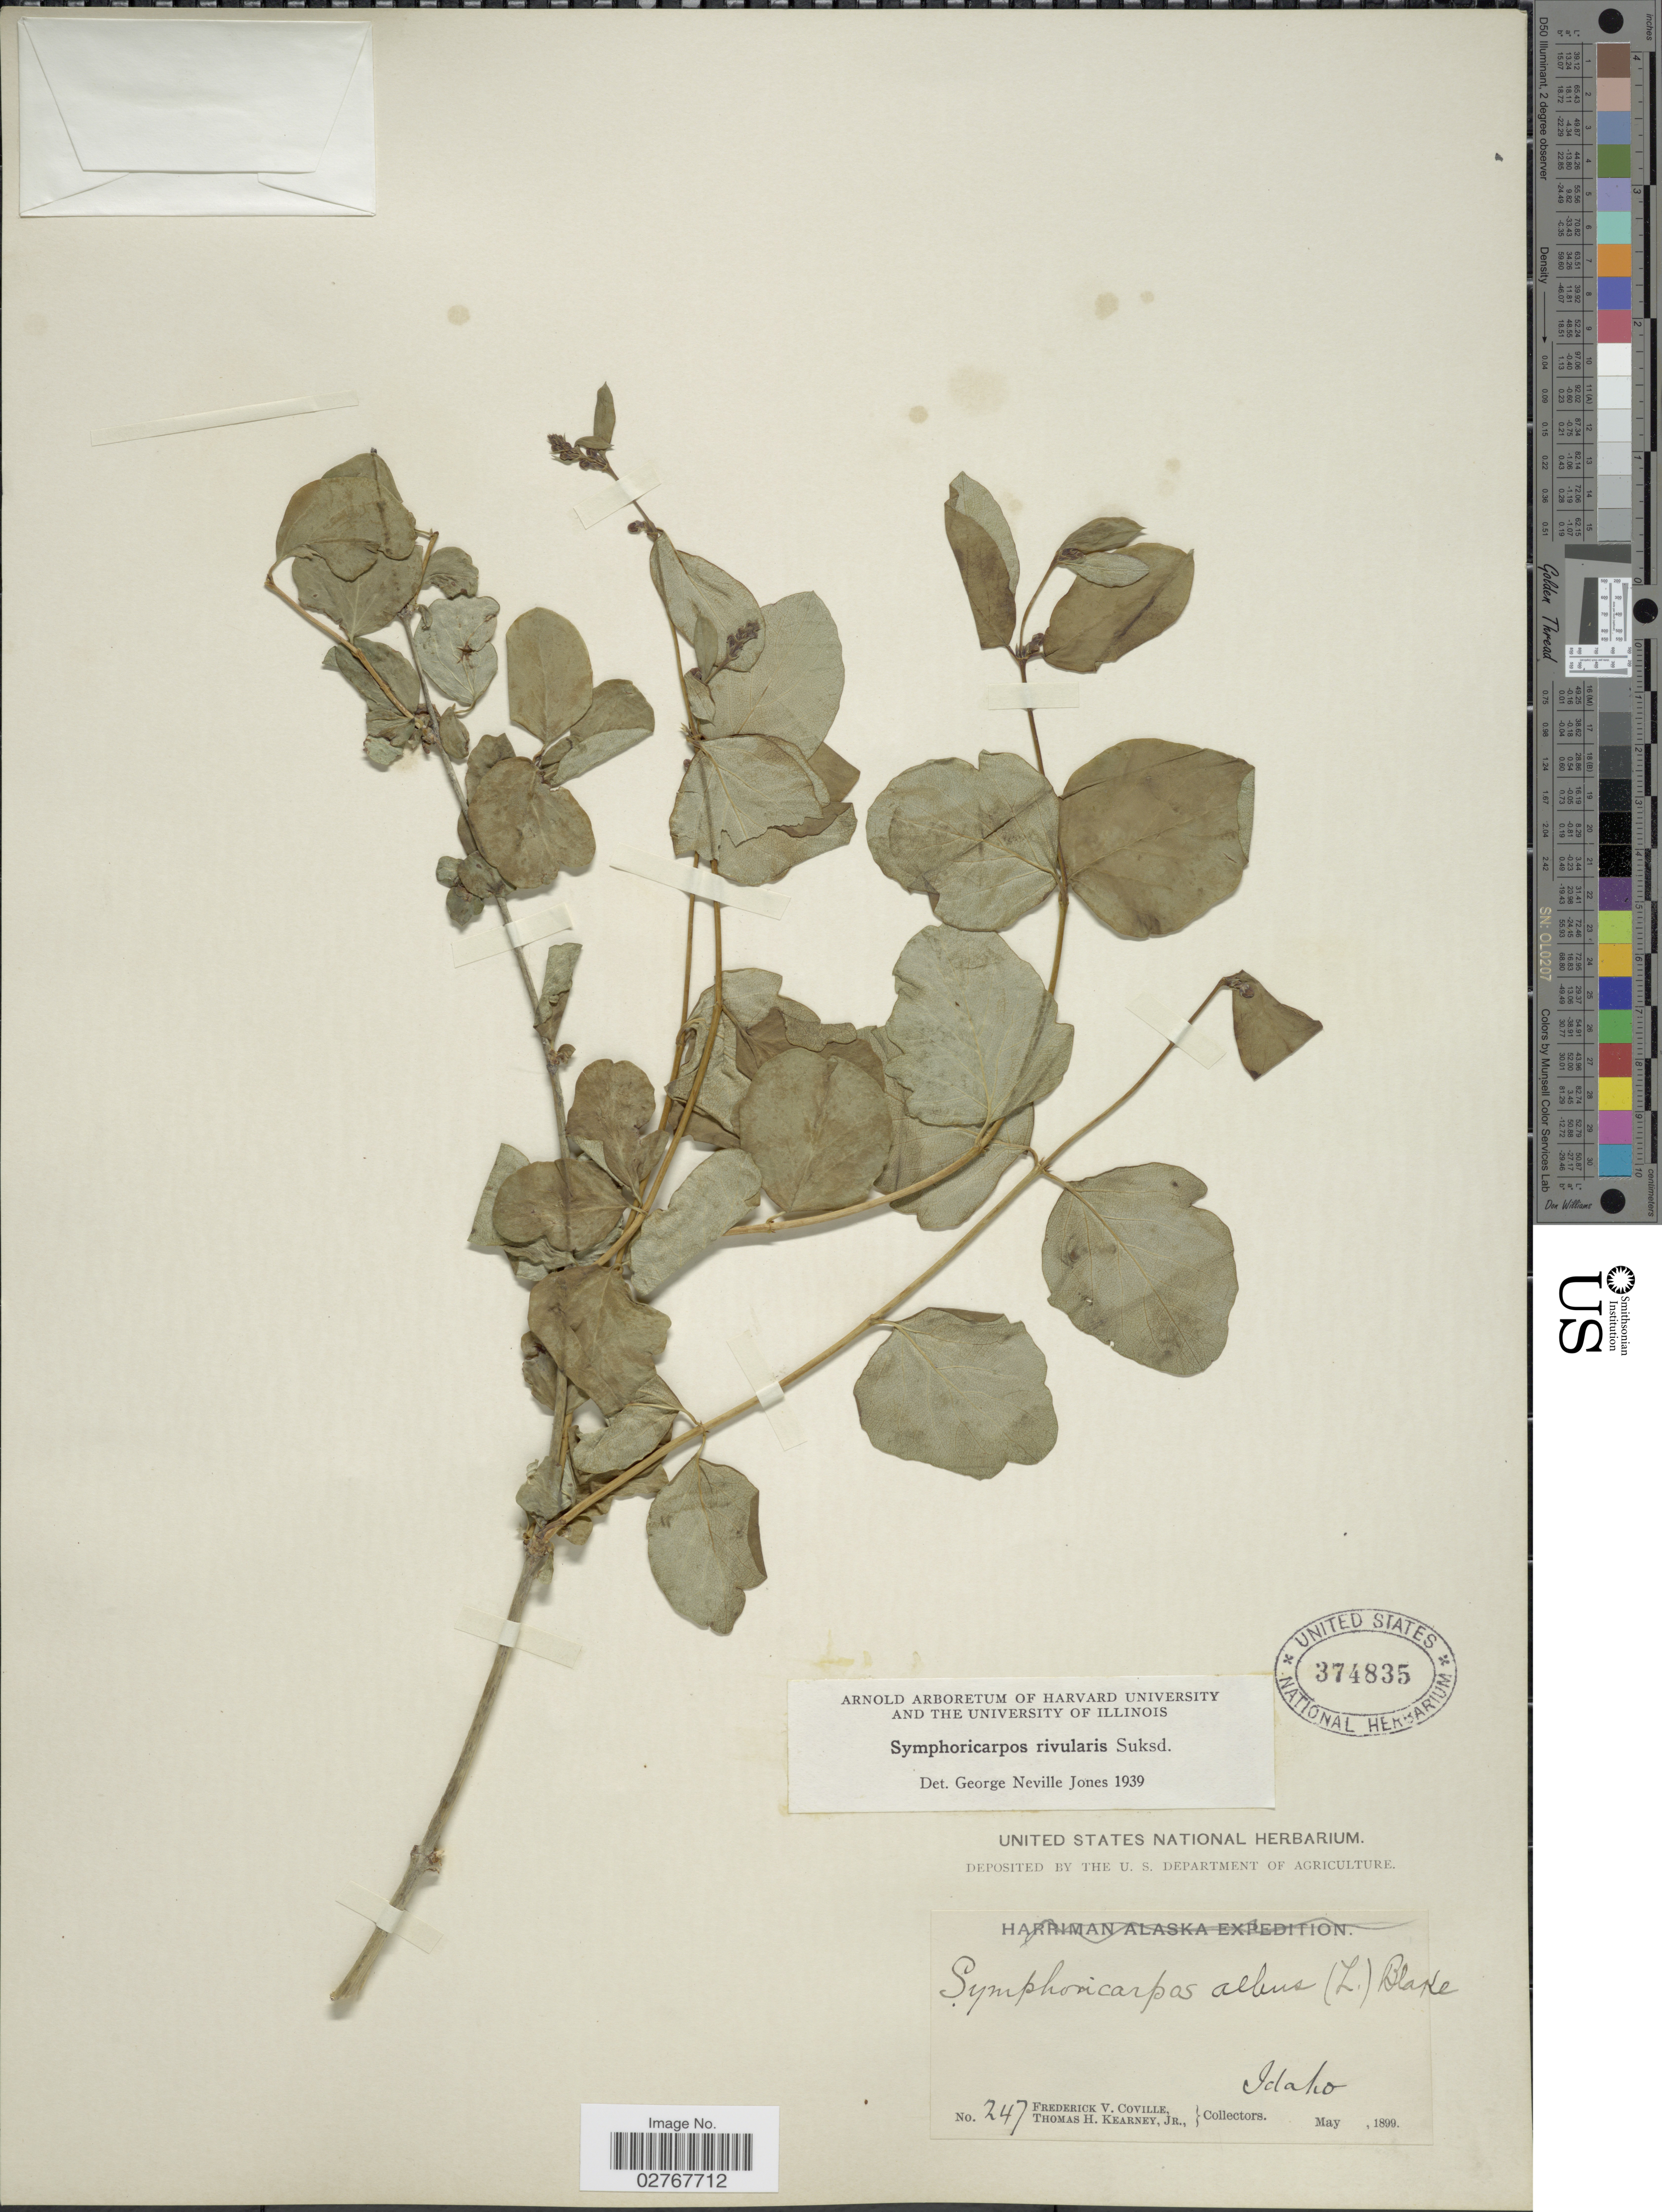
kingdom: Plantae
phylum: Tracheophyta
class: Magnoliopsida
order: Dipsacales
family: Caprifoliaceae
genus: Symphoricarpos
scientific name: Symphoricarpos rivularis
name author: Suksd.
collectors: F. V. Coville & T. H. Kearney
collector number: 247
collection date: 1899-05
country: United States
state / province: Idaho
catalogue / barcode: US 374835